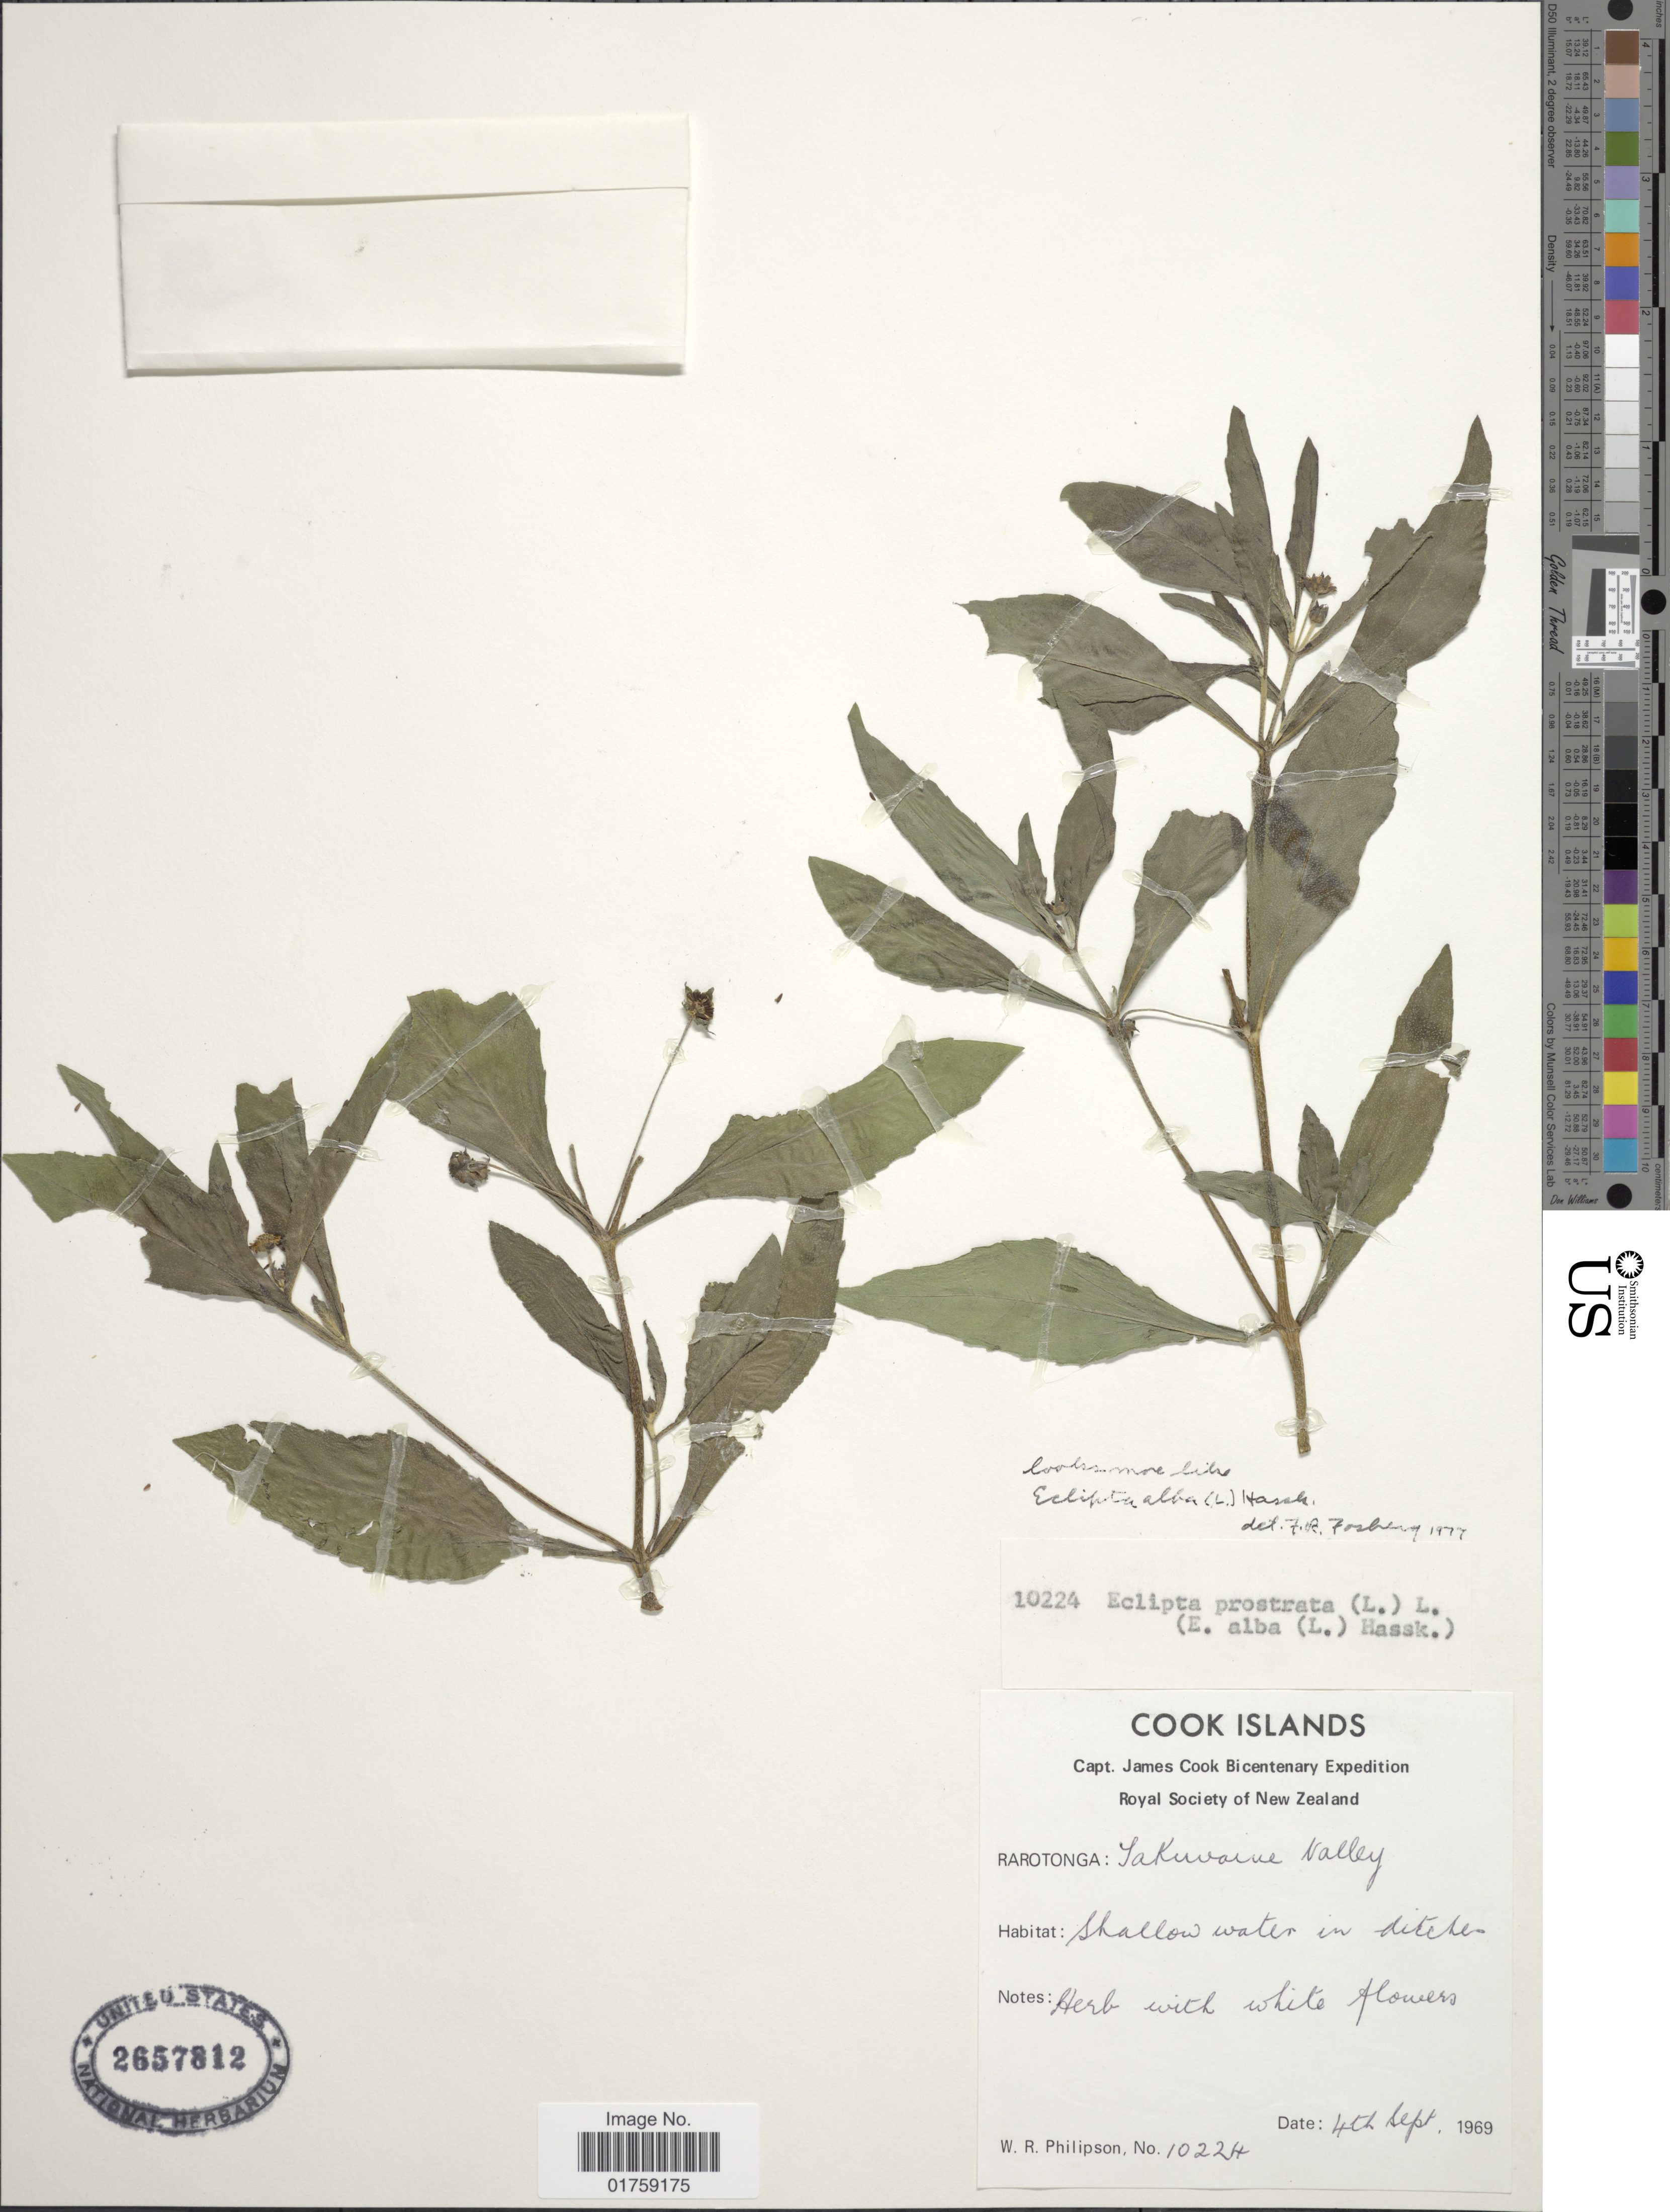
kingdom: Plantae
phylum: Tracheophyta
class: Magnoliopsida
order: Asterales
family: Asteraceae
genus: Eclipta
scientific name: Eclipta prostrata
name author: (L.) L.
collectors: W. R. Philipson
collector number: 10224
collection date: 1969-09-04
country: Cook Islands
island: Rarotonga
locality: Rarotonga: Sakuwaine Valley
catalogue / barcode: US 2657812